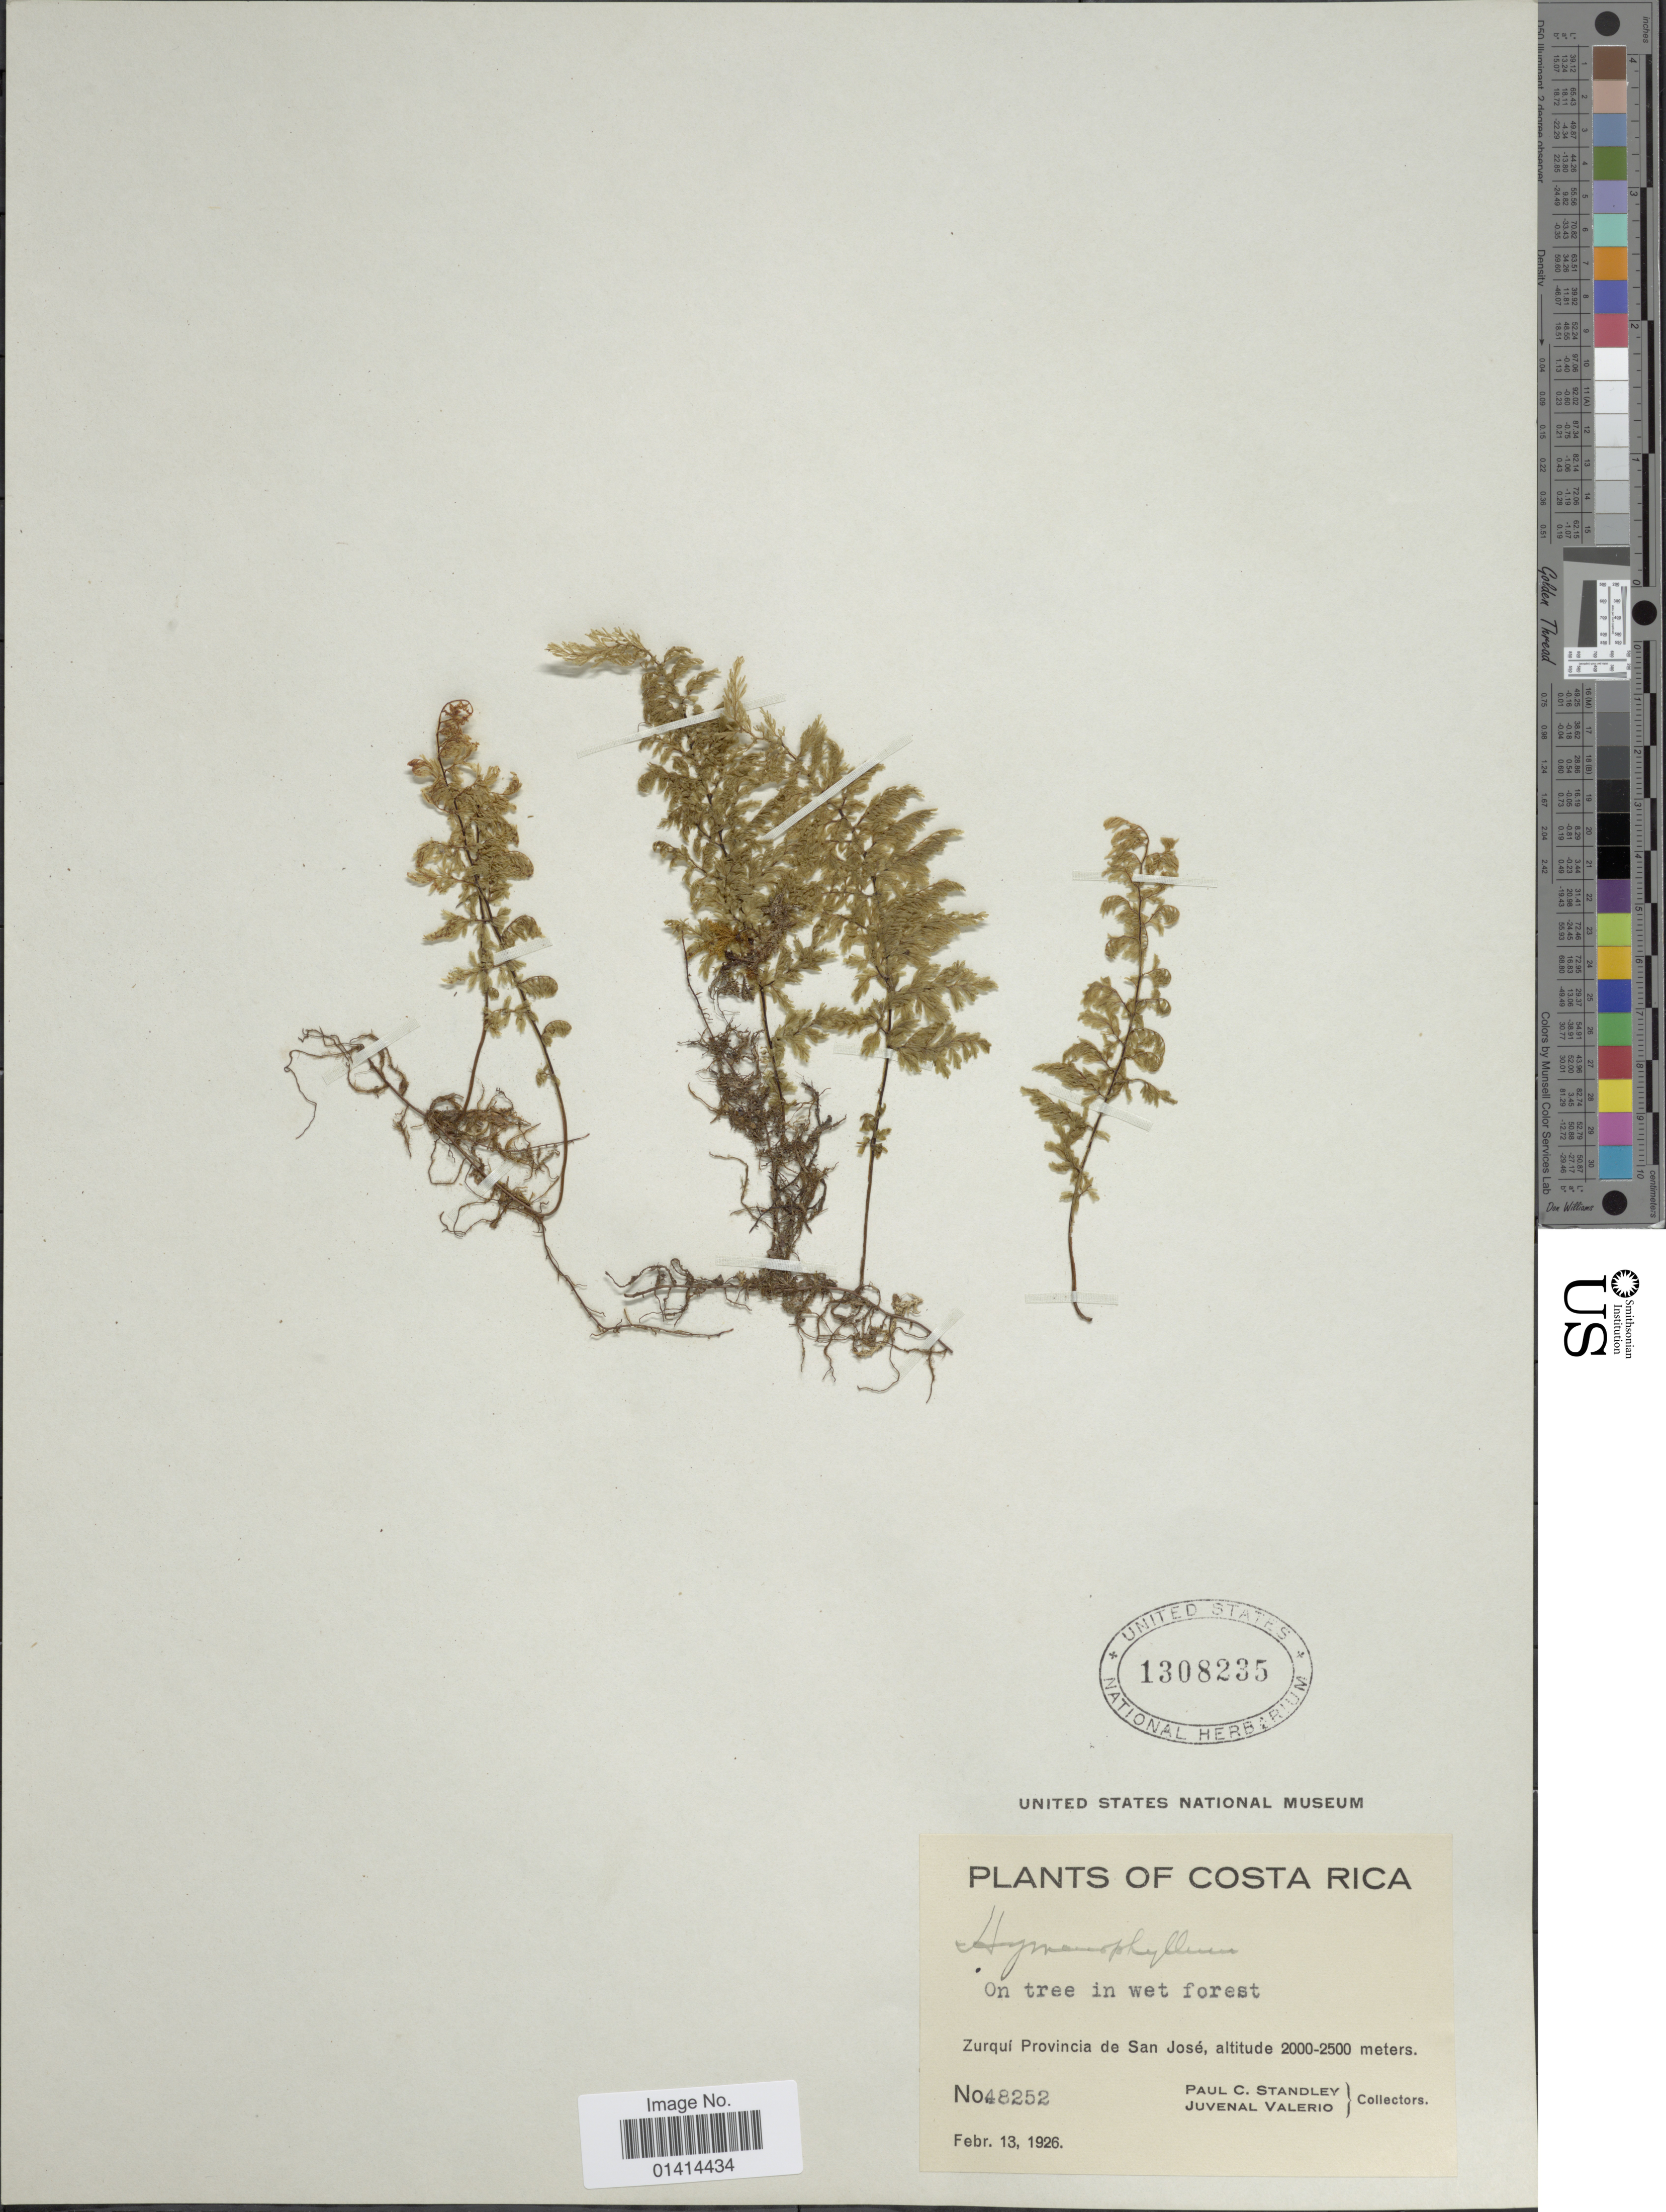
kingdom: Plantae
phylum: Tracheophyta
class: Polypodiopsida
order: Hymenophyllales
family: Hymenophyllaceae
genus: Hymenophyllum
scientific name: Hymenophyllum myriocarpum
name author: Hook.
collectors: P. C. Standley & J. Valerio R.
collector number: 48252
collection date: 1926-02-13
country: Costa Rica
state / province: San José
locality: Zurqui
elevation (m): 2000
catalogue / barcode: US 130823